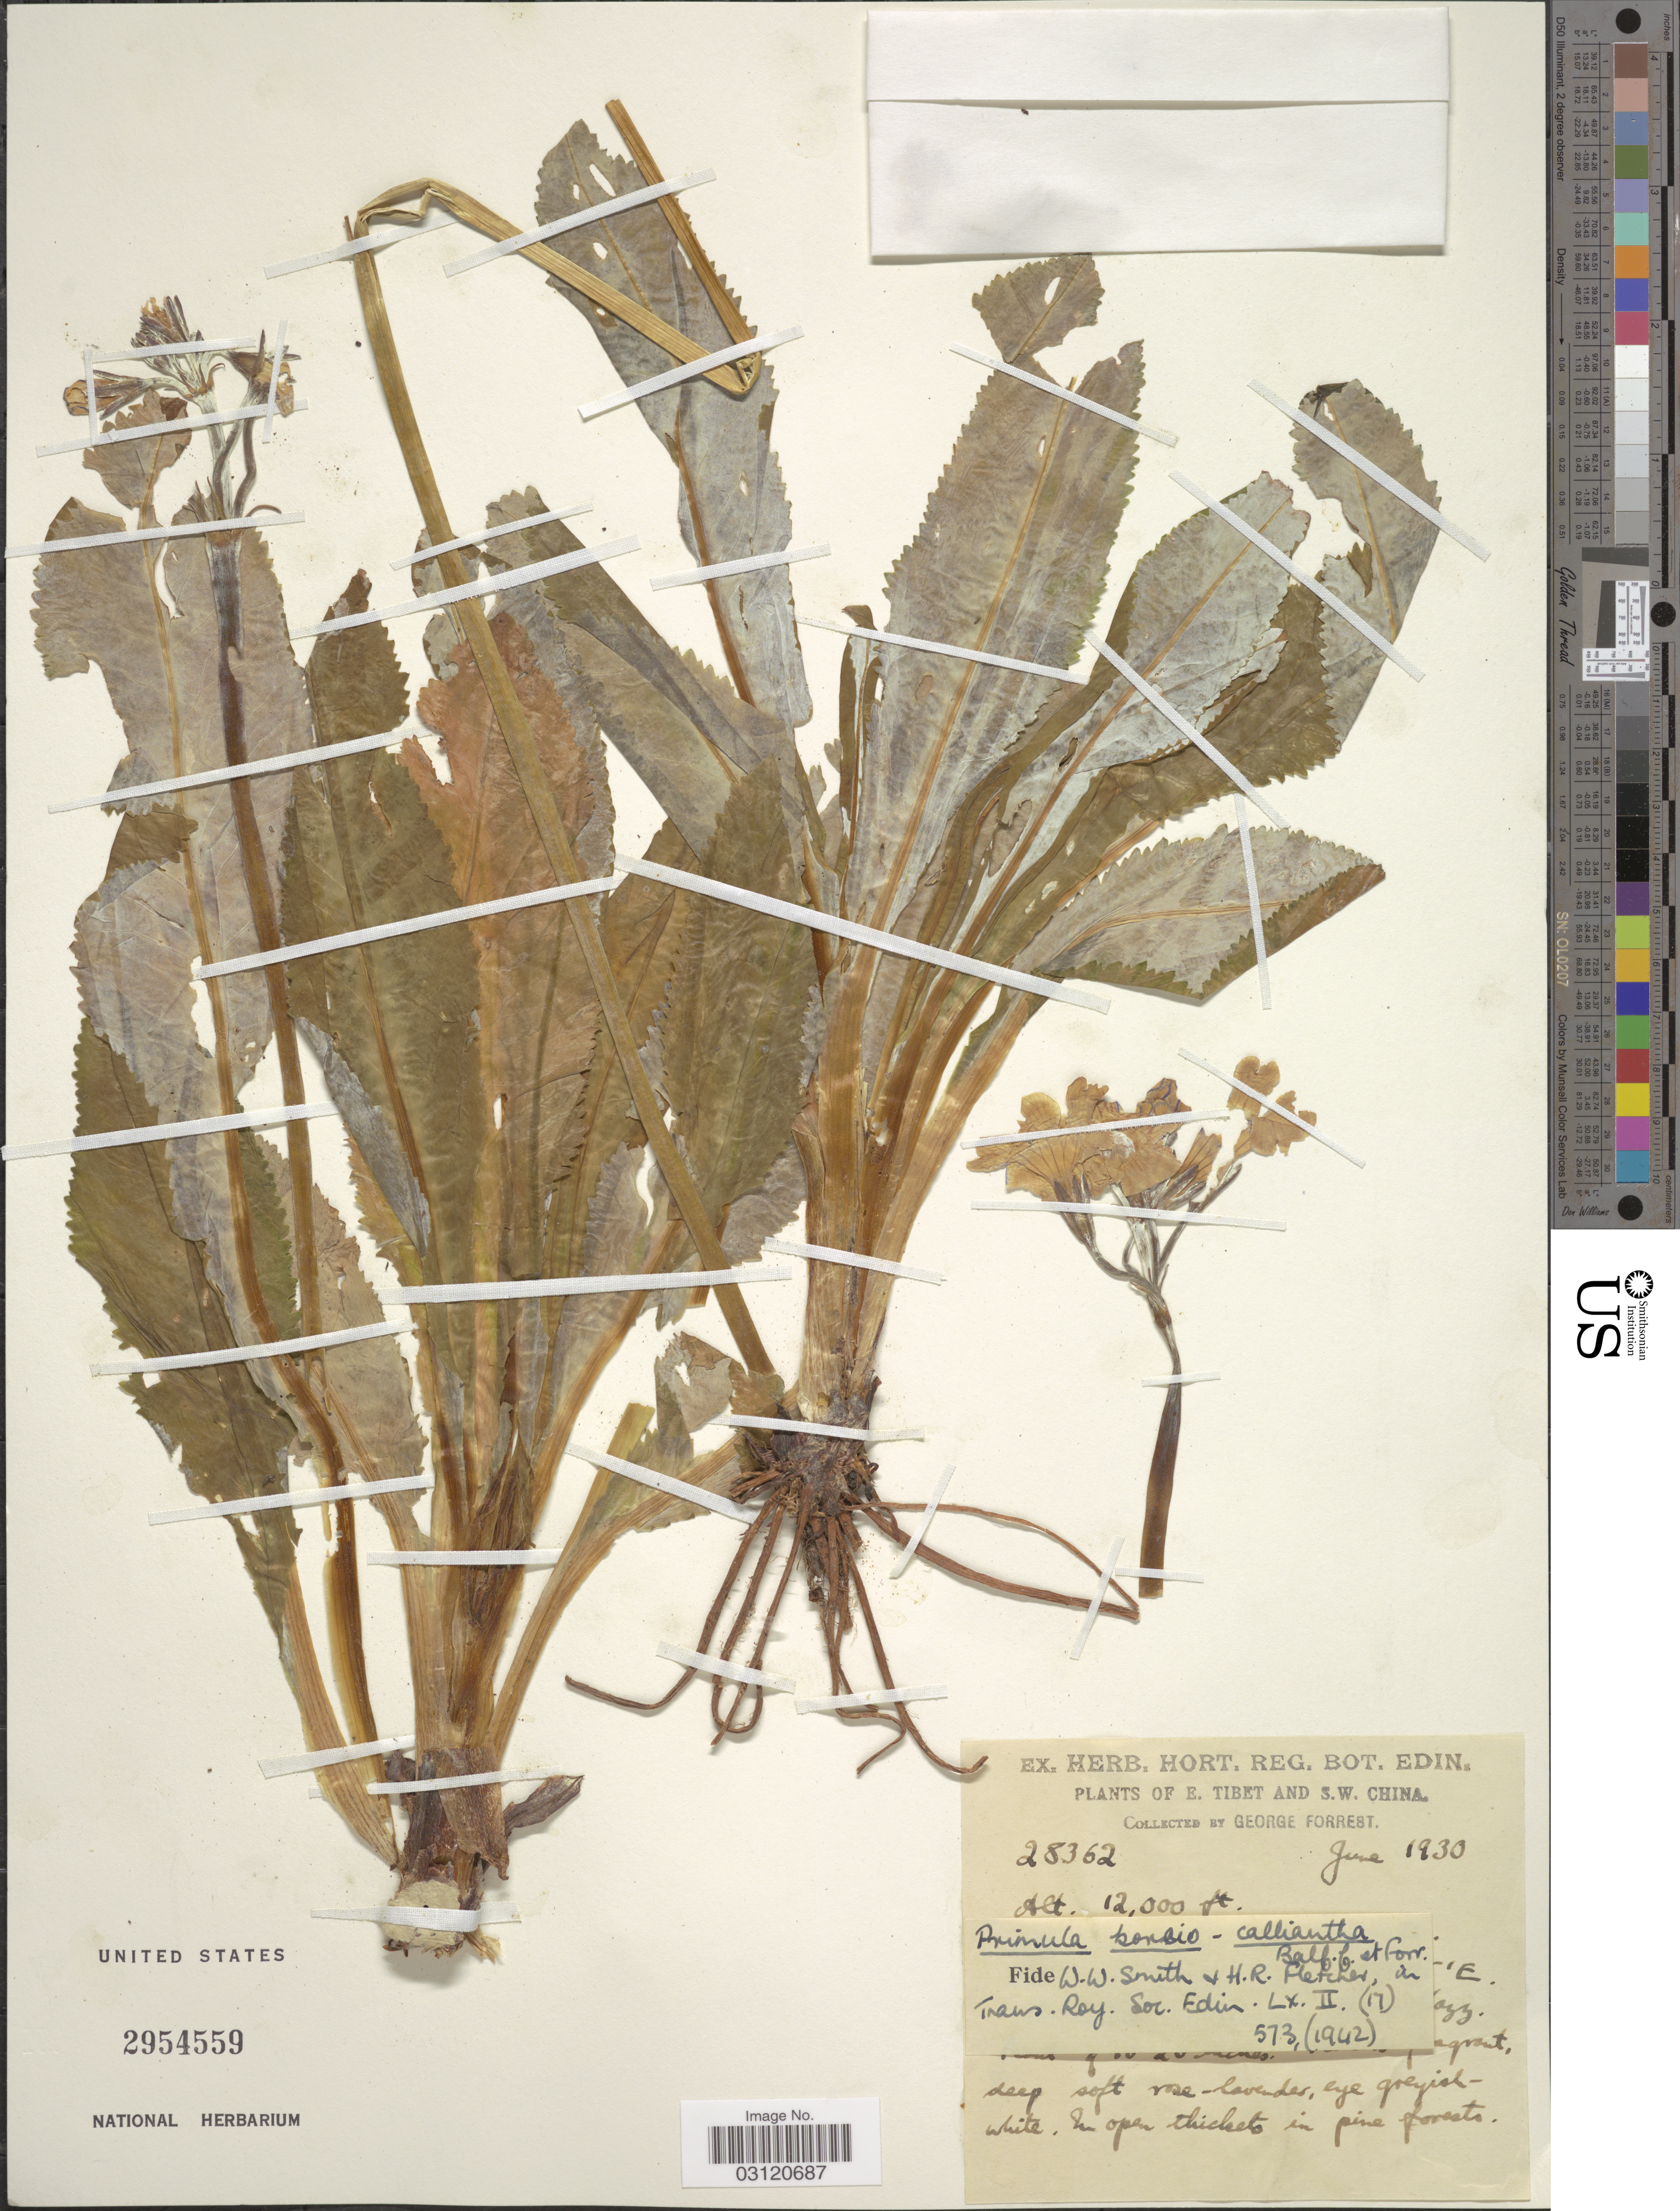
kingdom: Plantae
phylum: Tracheophyta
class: Magnoliopsida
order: Ericales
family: Primulaceae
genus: Primula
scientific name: Primula boreiocalliantha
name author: Balf. f. & Forrest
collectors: G. Forrest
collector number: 28362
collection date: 1930-06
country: China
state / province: Xizang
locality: E. Tibet and S.W. China.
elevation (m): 3658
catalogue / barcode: US 2954559